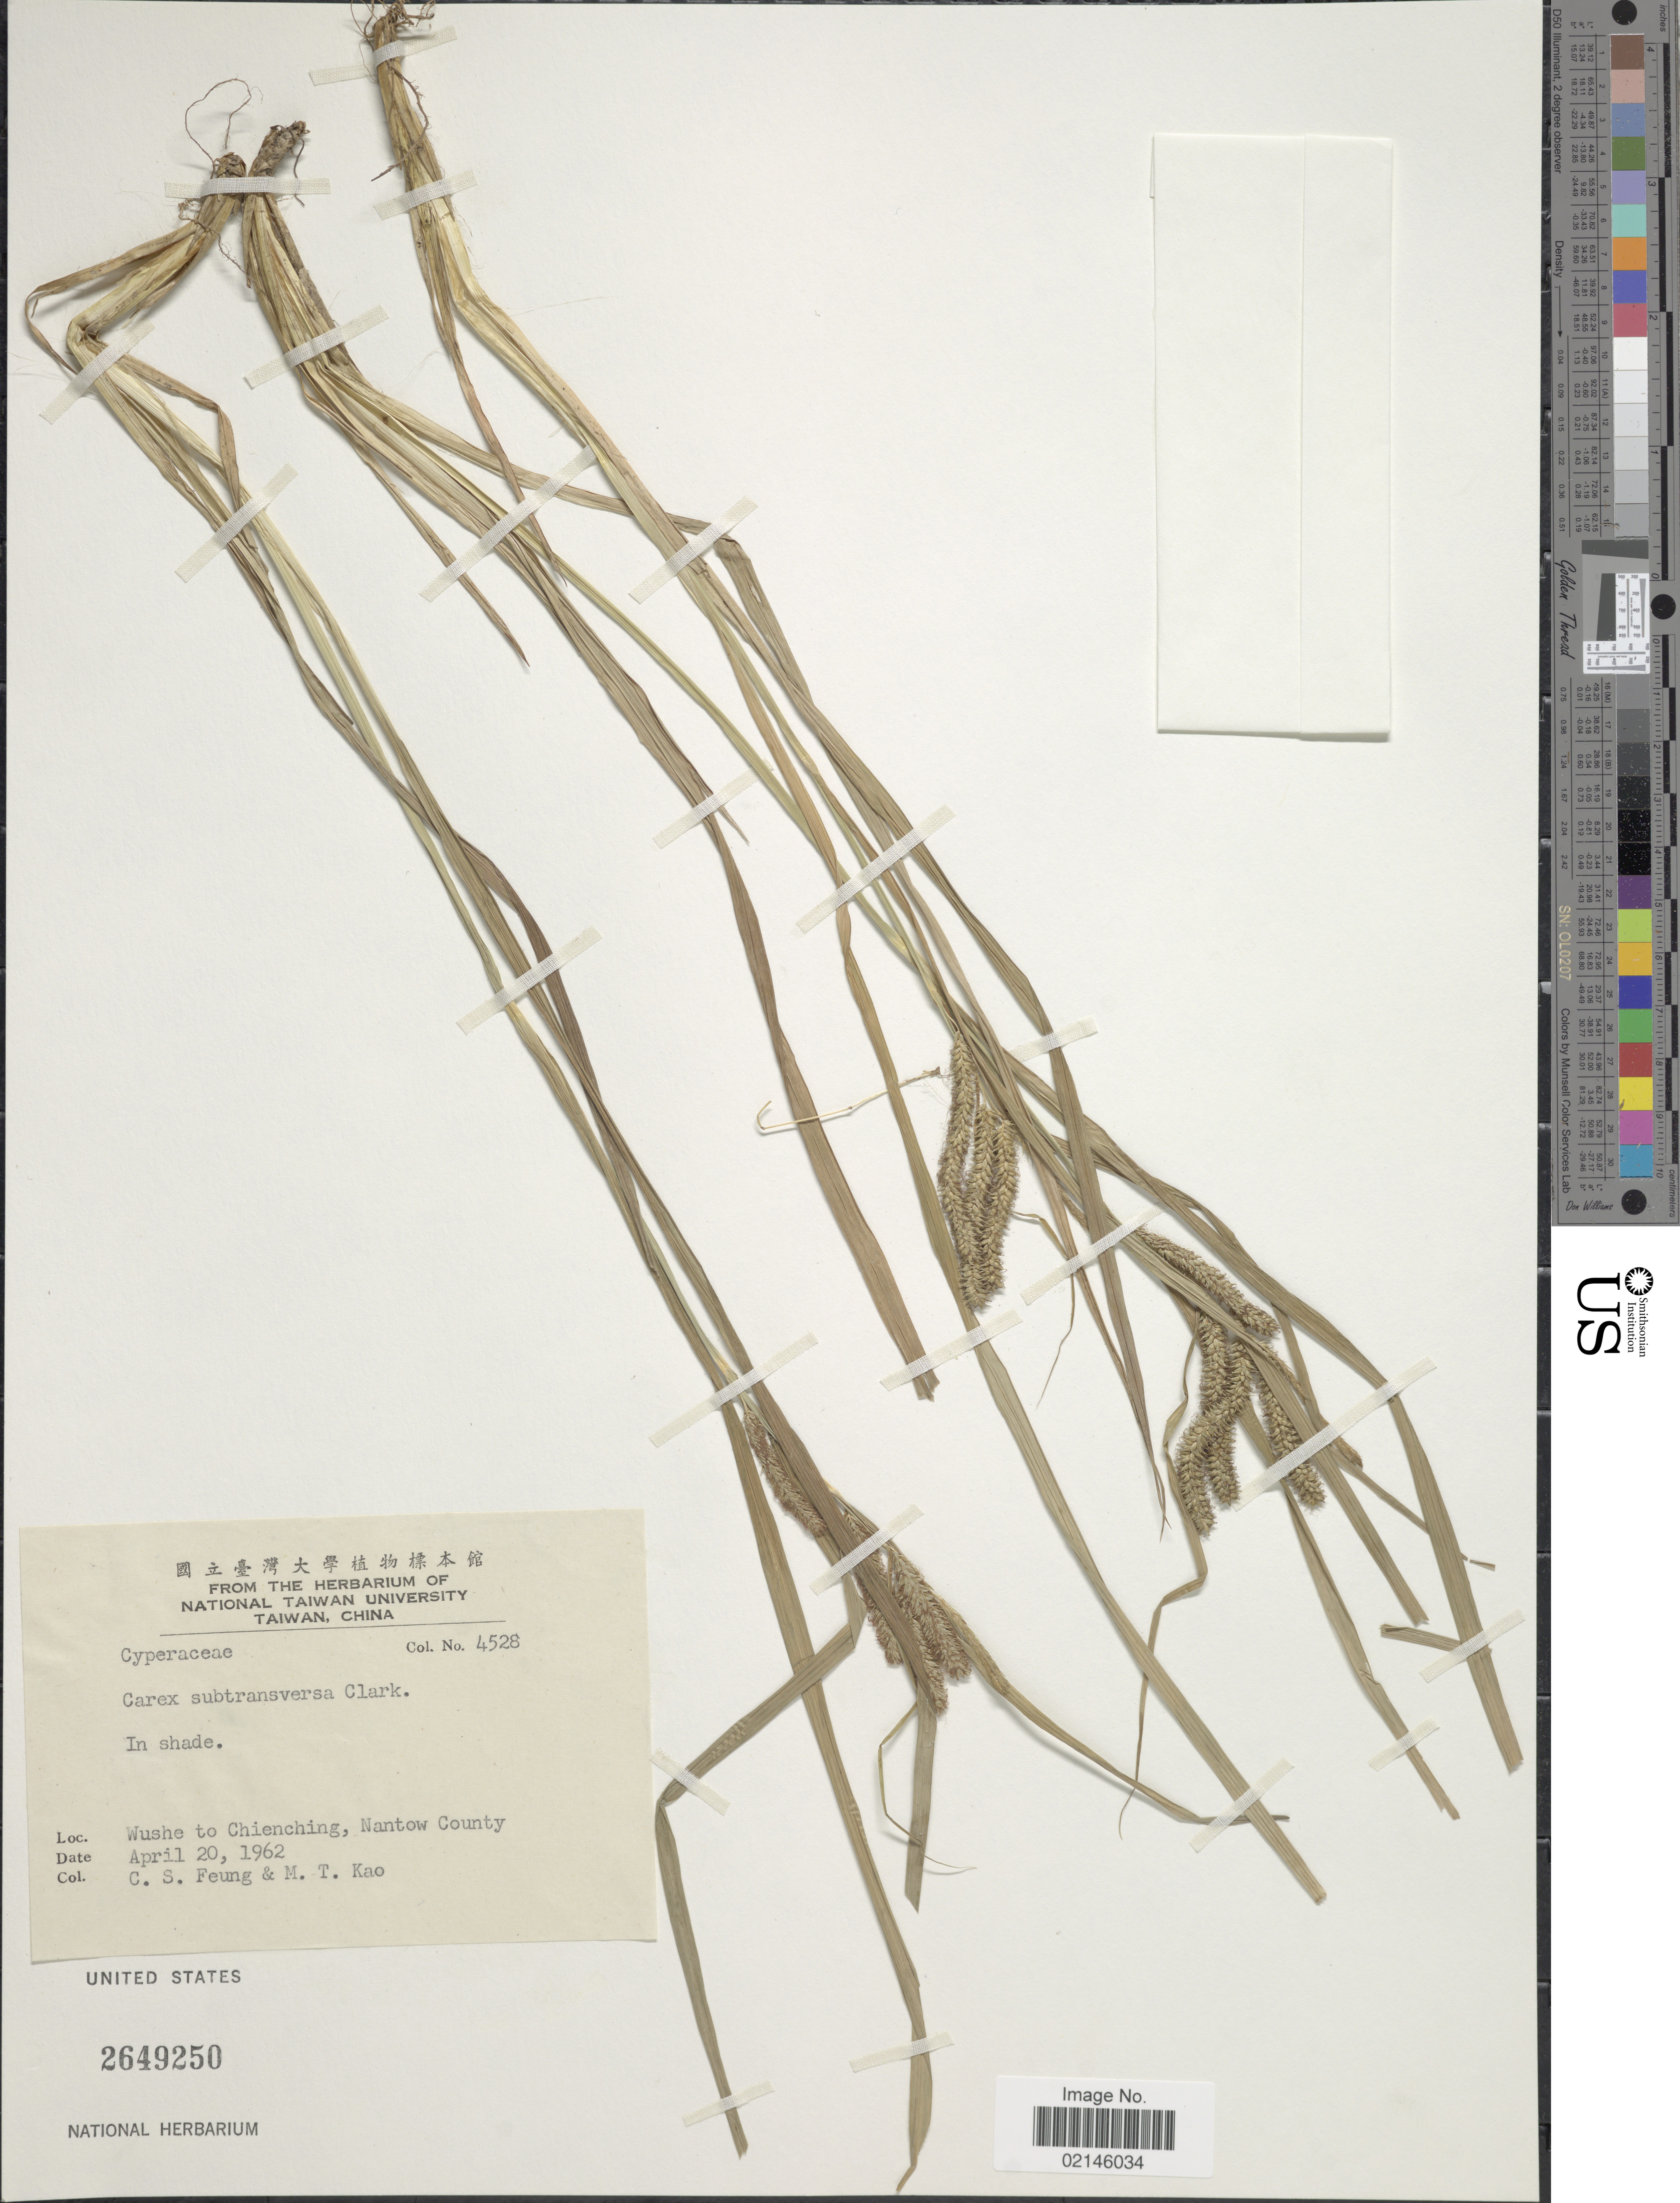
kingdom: Plantae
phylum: Tracheophyta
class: Liliopsida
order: Poales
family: Cyperaceae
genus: Carex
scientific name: Carex subtransversa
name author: C.B. Clarke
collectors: C. Feung & M. T. Kao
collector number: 4528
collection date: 1962-04-20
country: Taiwan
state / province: Nantou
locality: Wushe to Chienching, Nantow County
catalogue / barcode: US 2649250